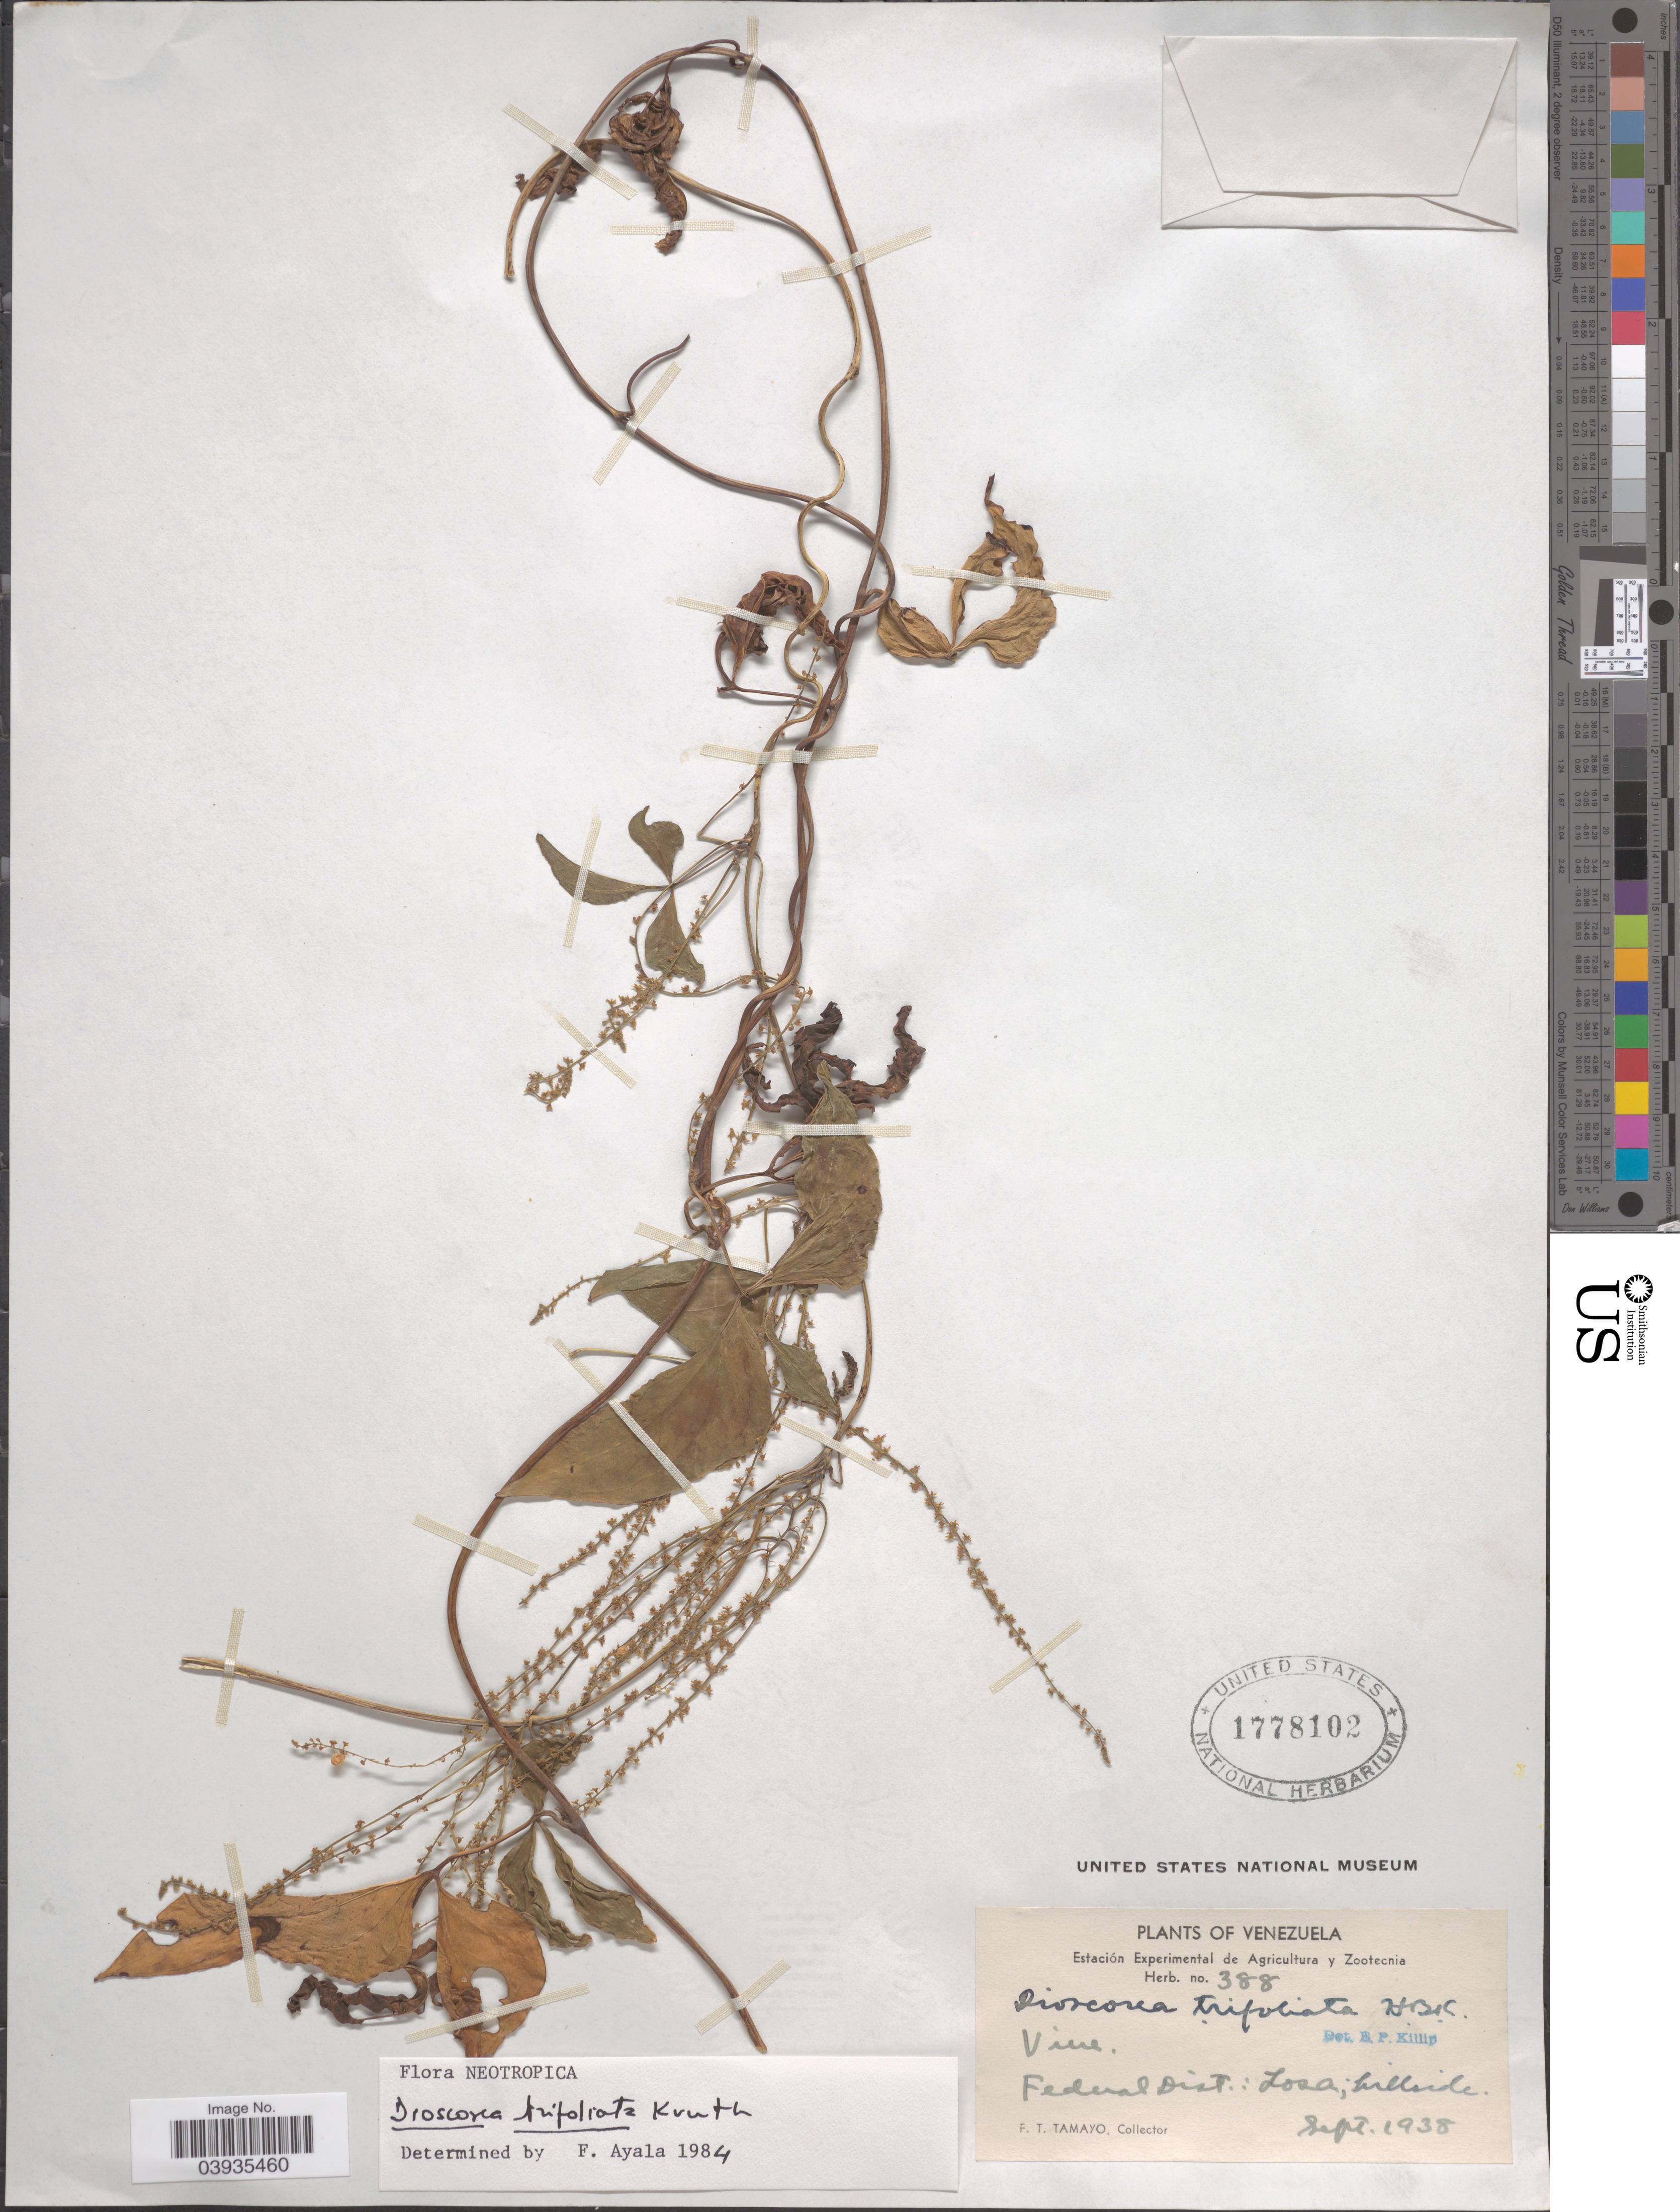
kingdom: Plantae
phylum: Tracheophyta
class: Liliopsida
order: Dioscoreales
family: Dioscoreaceae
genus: Dioscorea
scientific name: Dioscorea trifoliata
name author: Kunth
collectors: F. Tamayo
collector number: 388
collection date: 1938-09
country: Venezuela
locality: Federal Dist.: Losa; hillside.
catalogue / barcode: US 1778102